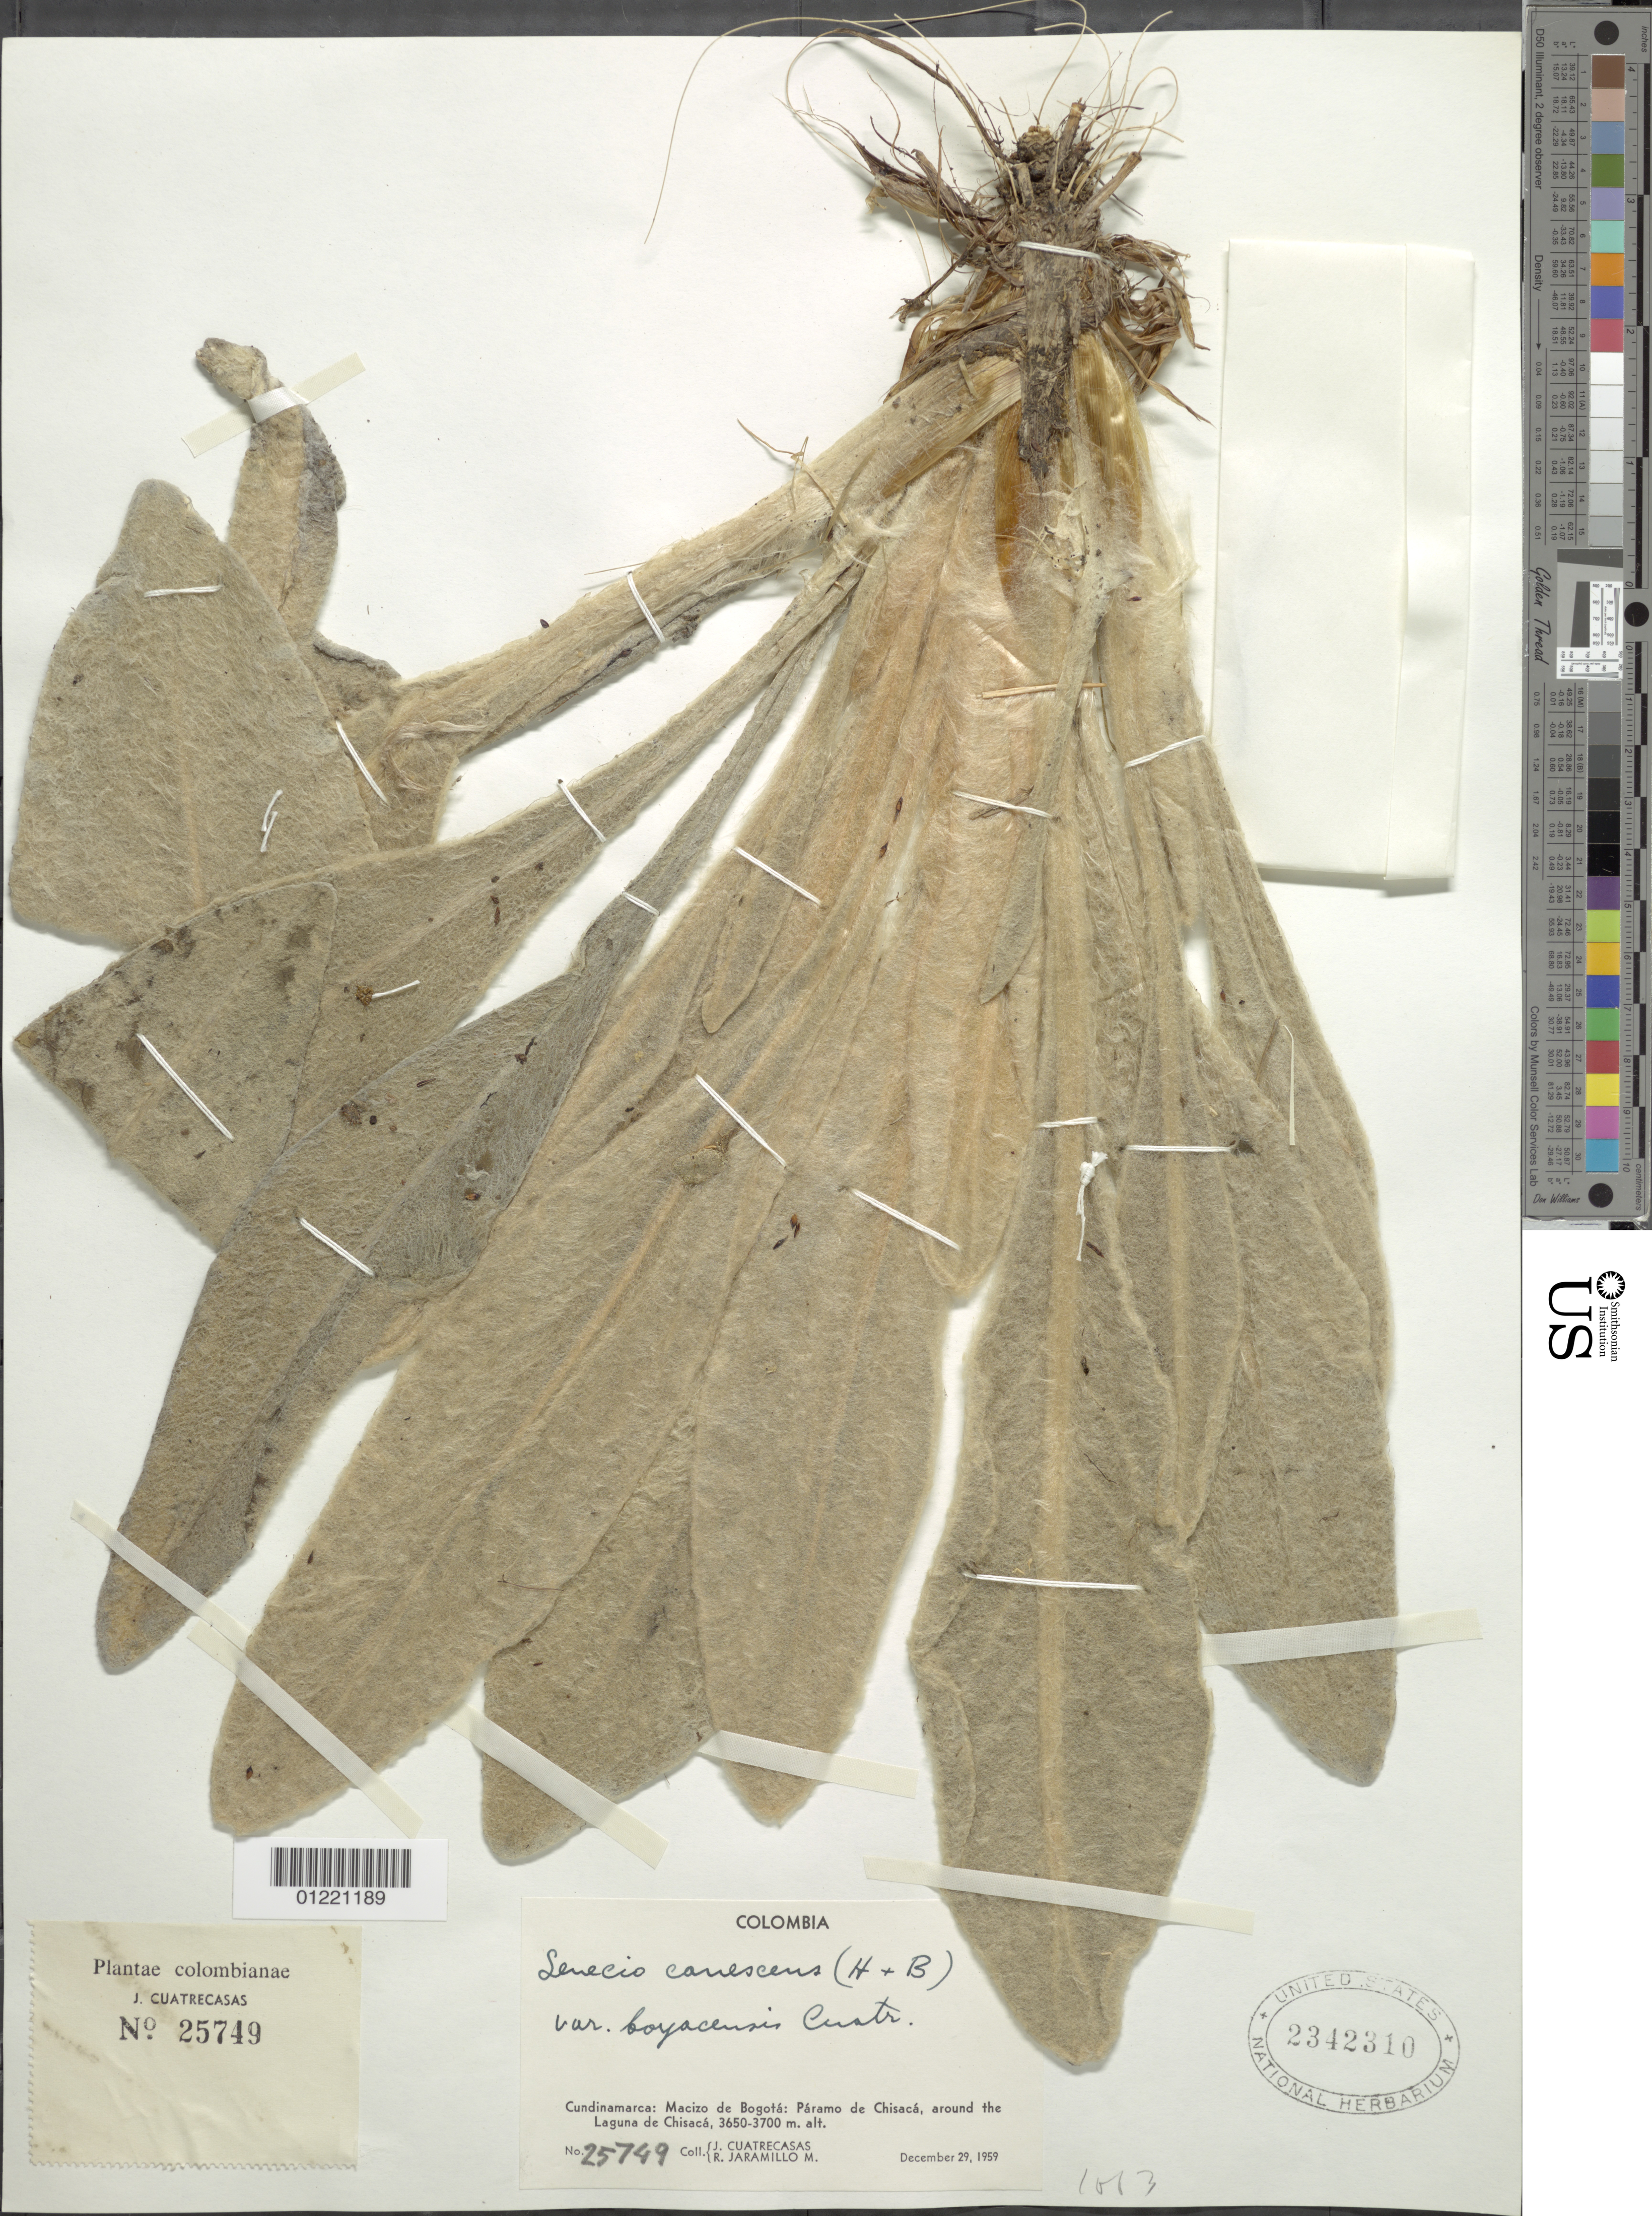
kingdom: Plantae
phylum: Tracheophyta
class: Magnoliopsida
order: Asterales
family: Asteraceae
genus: Senecio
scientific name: Senecio canescens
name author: (Bonpl.) Cuatrec.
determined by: Salomon, Luciana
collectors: J. Cuatrecasas & R. Jaramillo M.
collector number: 25749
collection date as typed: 29 Dec 1959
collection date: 1959-12-29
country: Colombia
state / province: Cundinamarca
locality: Macizo de Bogotá, Páramo de Chisacá, around Laguna de Chisacá.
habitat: paramo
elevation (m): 3650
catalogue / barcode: US 2342310